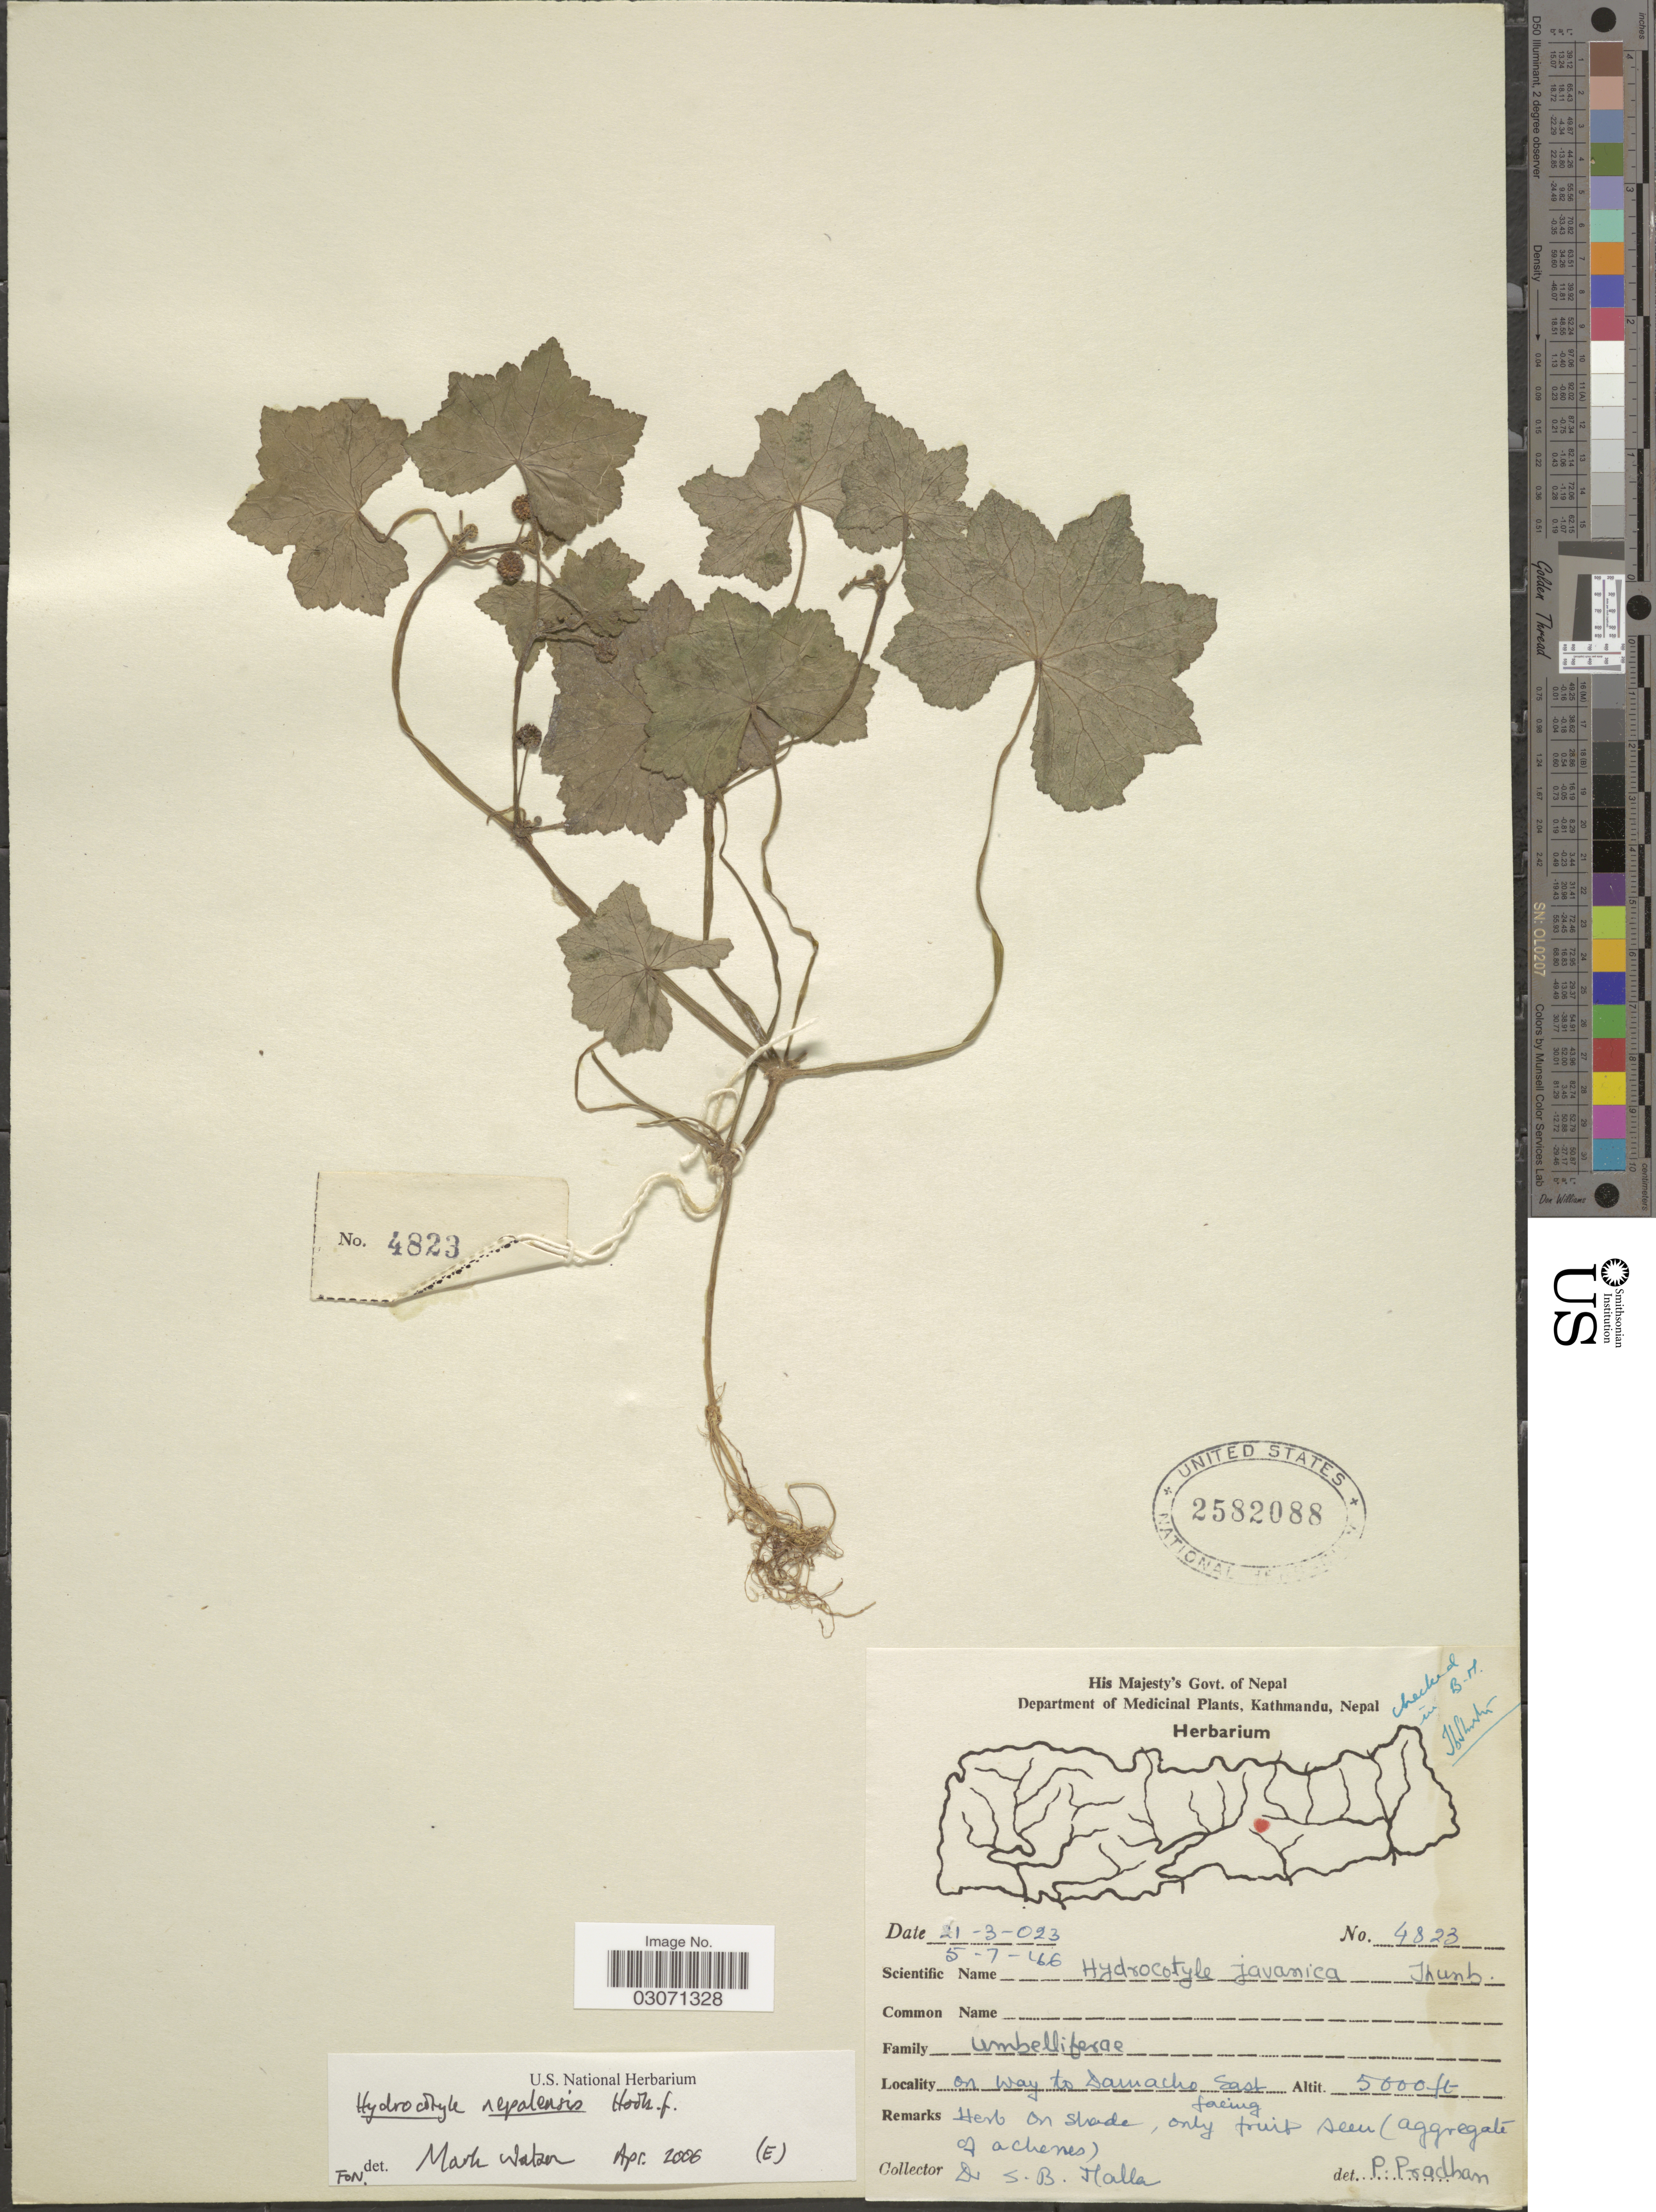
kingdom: Plantae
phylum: Tracheophyta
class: Magnoliopsida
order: Apiales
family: Araliaceae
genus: Hydrocotyle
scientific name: Hydrocotyle nepalensis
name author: Hook.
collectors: S. Malla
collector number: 4823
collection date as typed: Transcribed d/m/y: 21/3/23 to 5/7/66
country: Nepal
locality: On a way to Damacho East facing.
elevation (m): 1524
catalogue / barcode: US 2582088